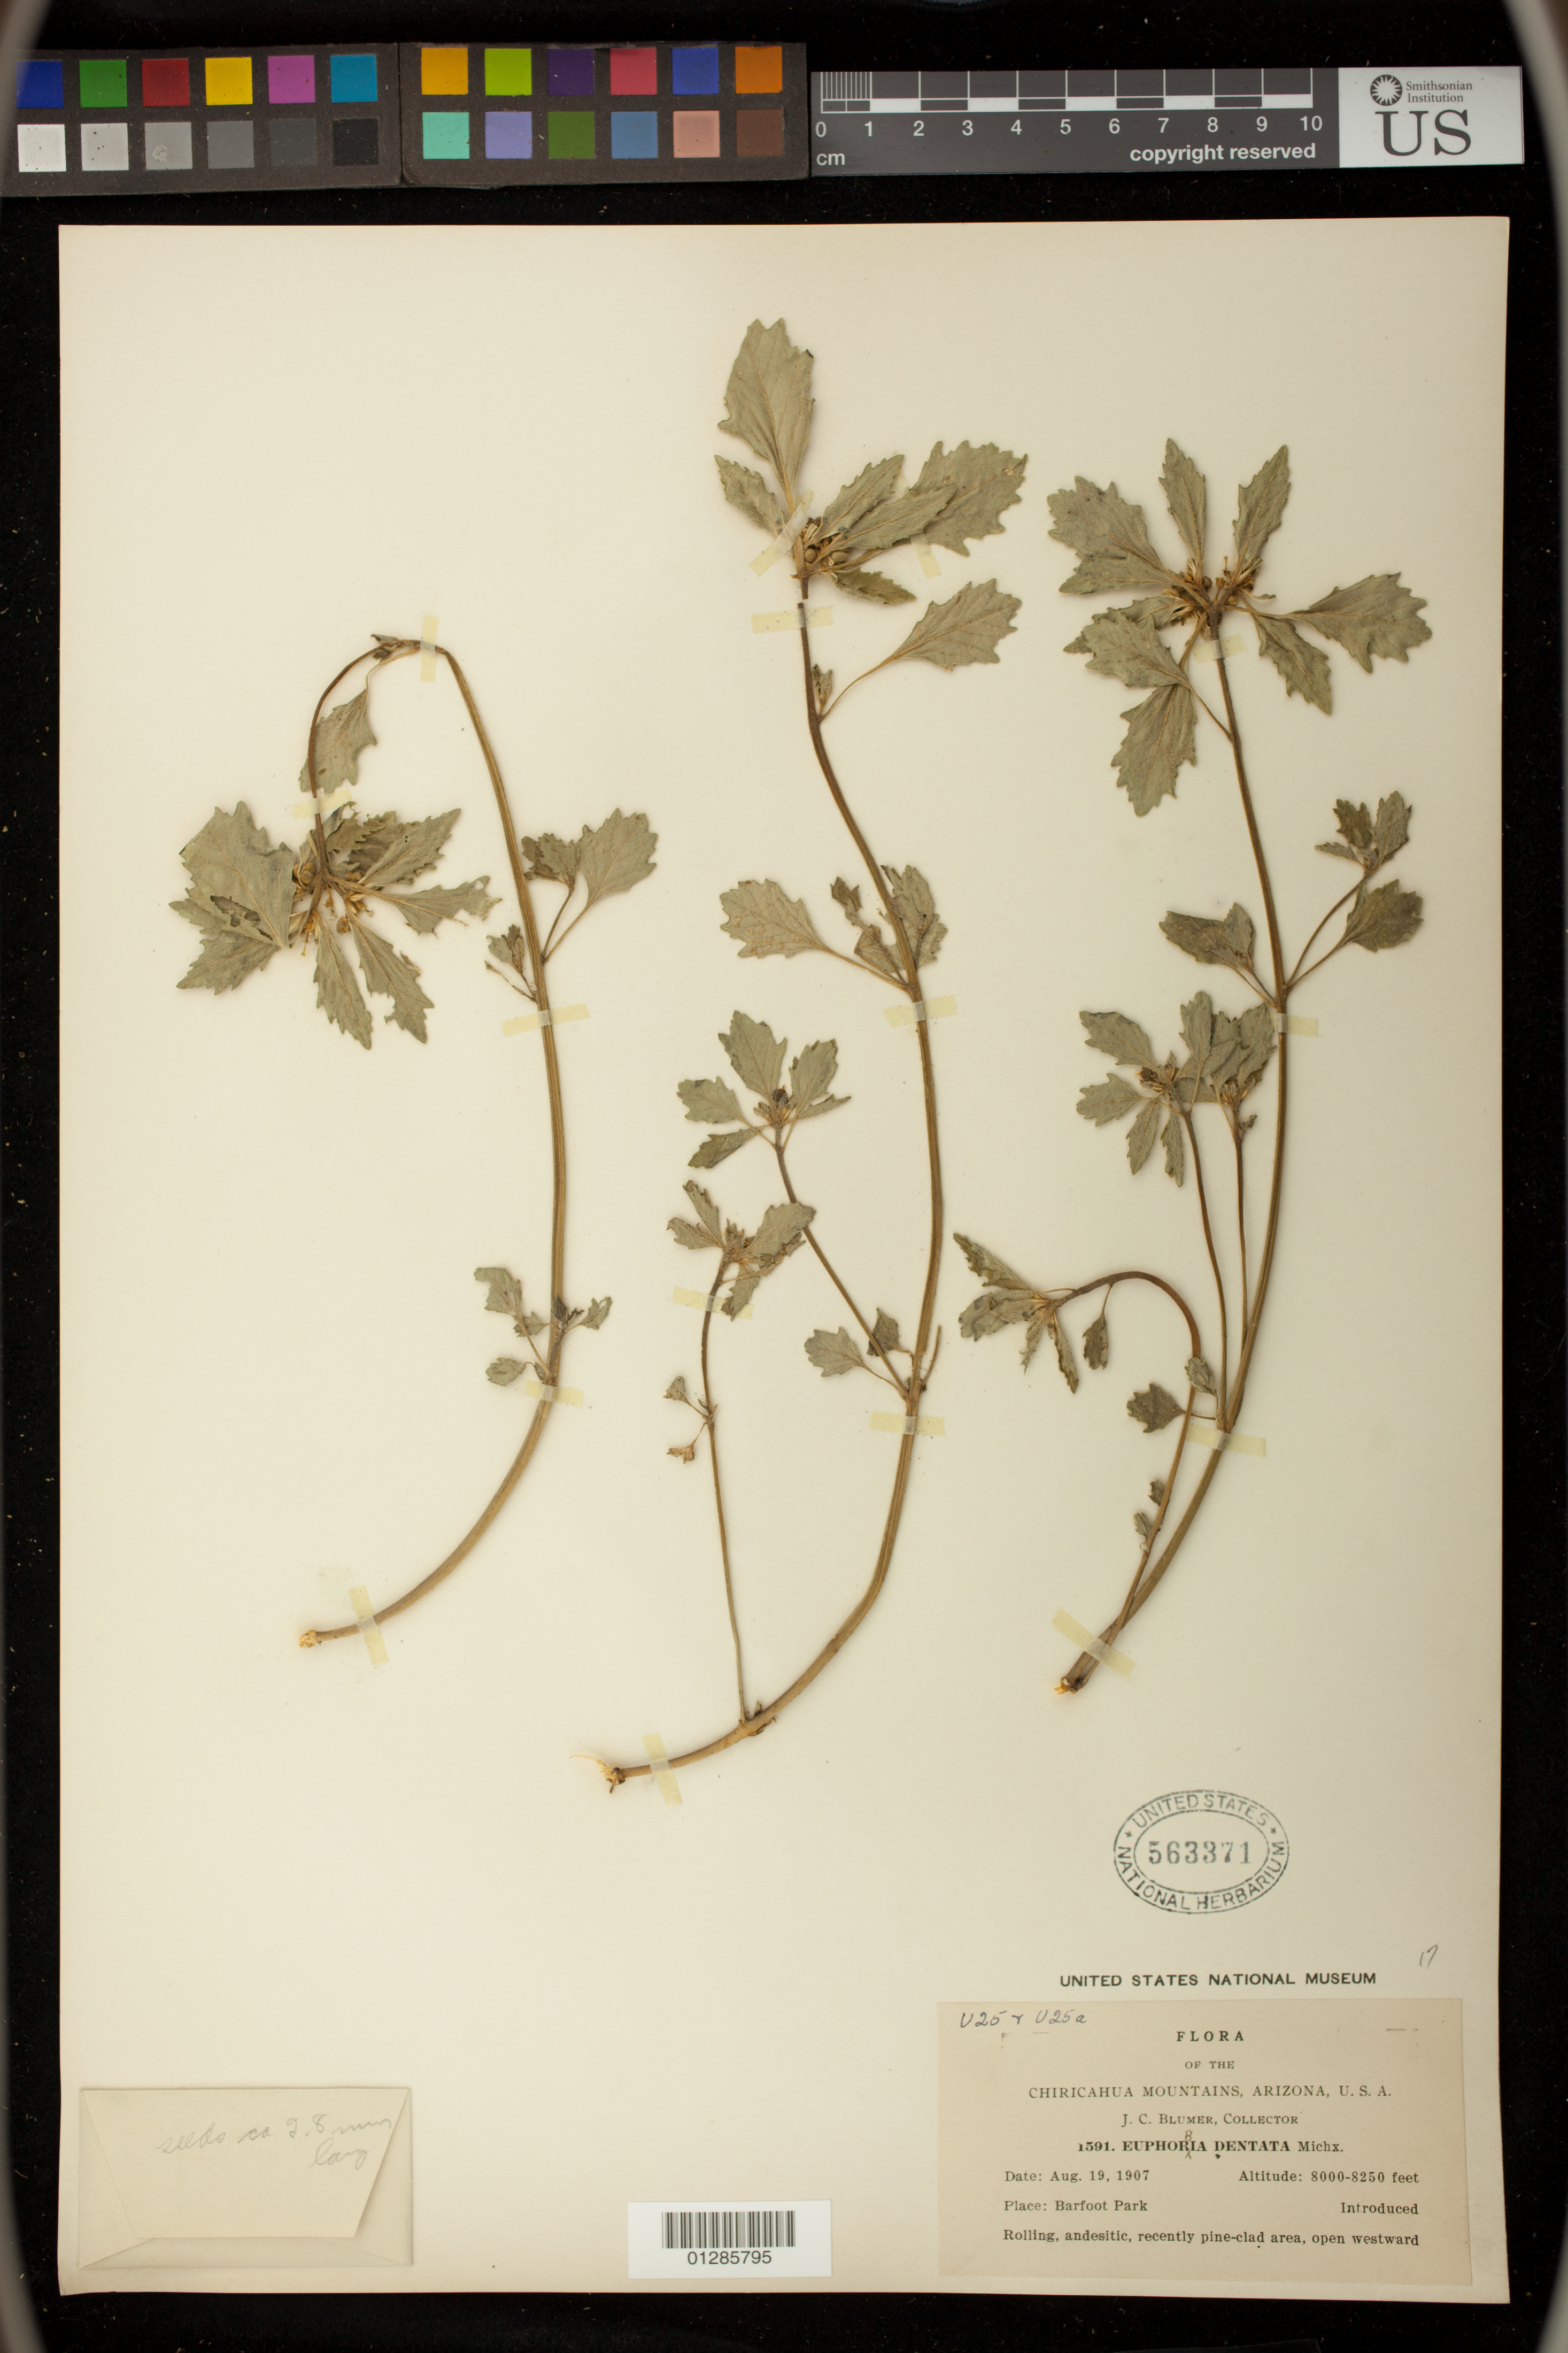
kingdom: Plantae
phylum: Tracheophyta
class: Magnoliopsida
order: Malpighiales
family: Euphorbiaceae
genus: Euphorbia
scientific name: Euphorbia dentata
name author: Michx.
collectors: J. C. Blumer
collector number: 1591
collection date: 1907-08-19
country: United States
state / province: Arizona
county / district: Cochise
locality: Chiricahua Mountains. Barfoot Park.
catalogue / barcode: US 563371